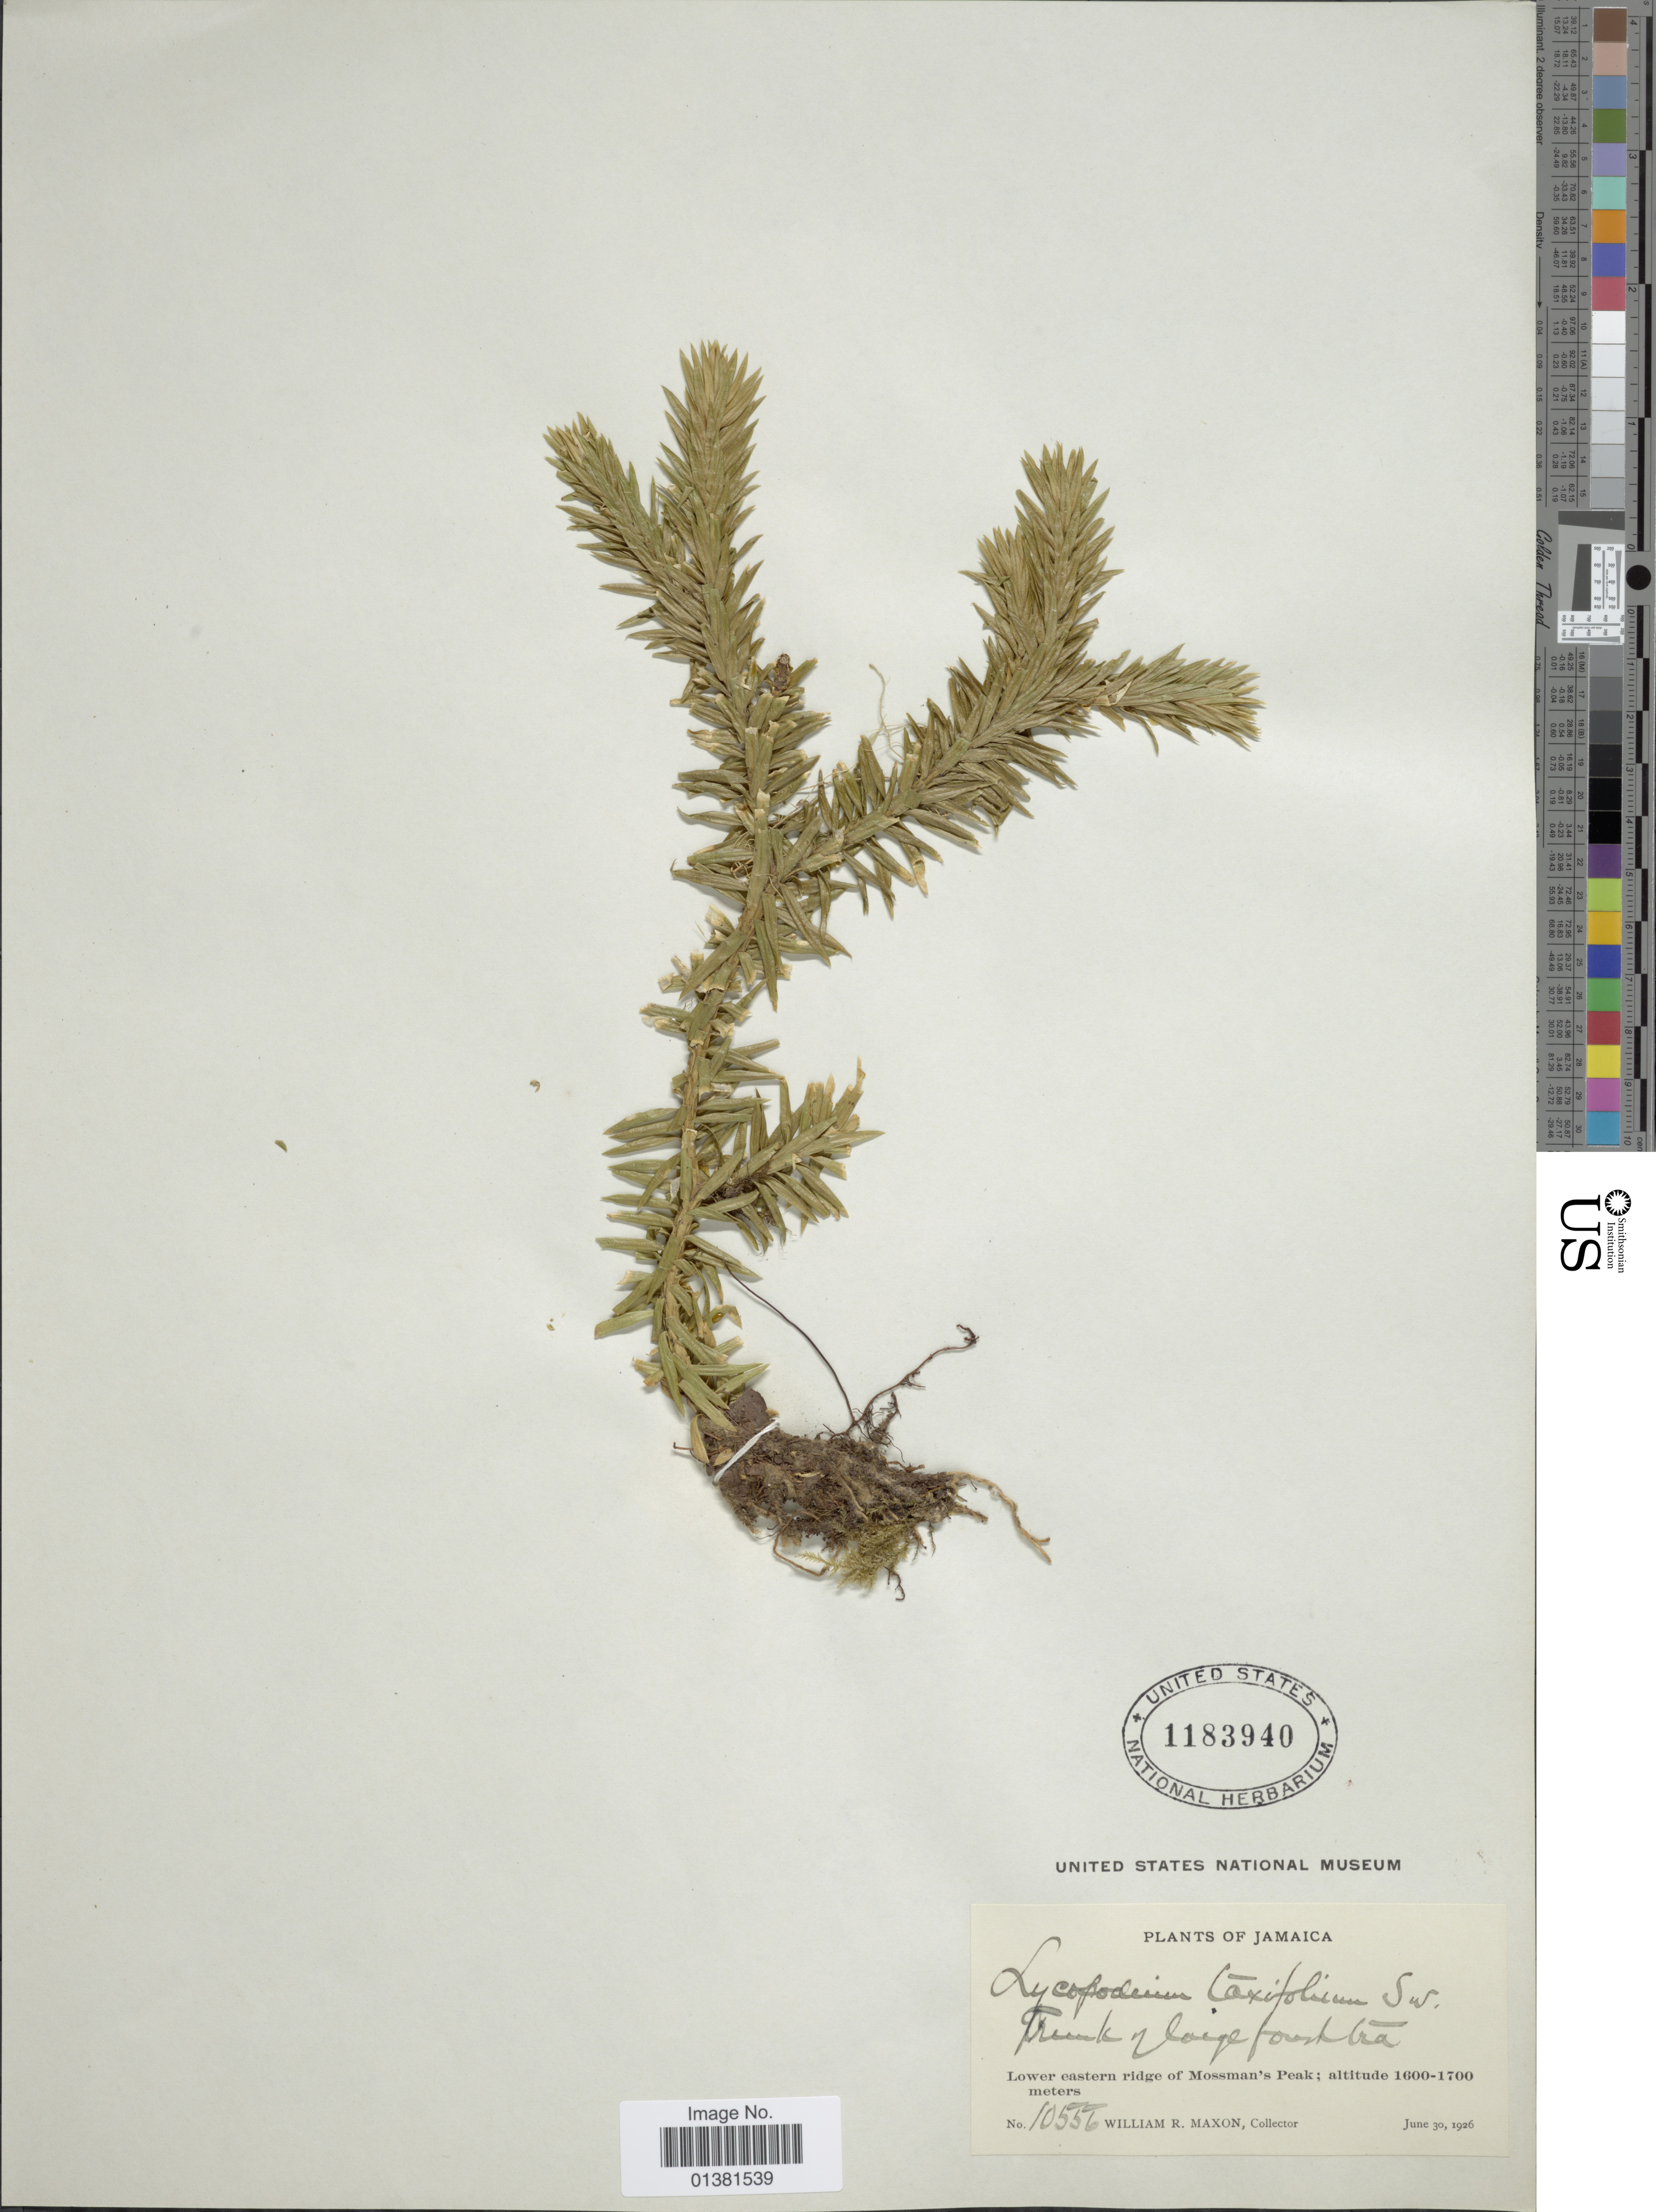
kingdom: Plantae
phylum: Tracheophyta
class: Lycopodiopsida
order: Lycopodiales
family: Lycopodiaceae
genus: Phlegmariurus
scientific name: Phlegmariurus taxifolius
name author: (Sw.) Á. Löve & D. Löve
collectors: W. R. Maxon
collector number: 10556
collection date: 1926-06-30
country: Jamaica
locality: Lower eastern ridge of Mossman's Peak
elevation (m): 1600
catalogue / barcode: US 1183940